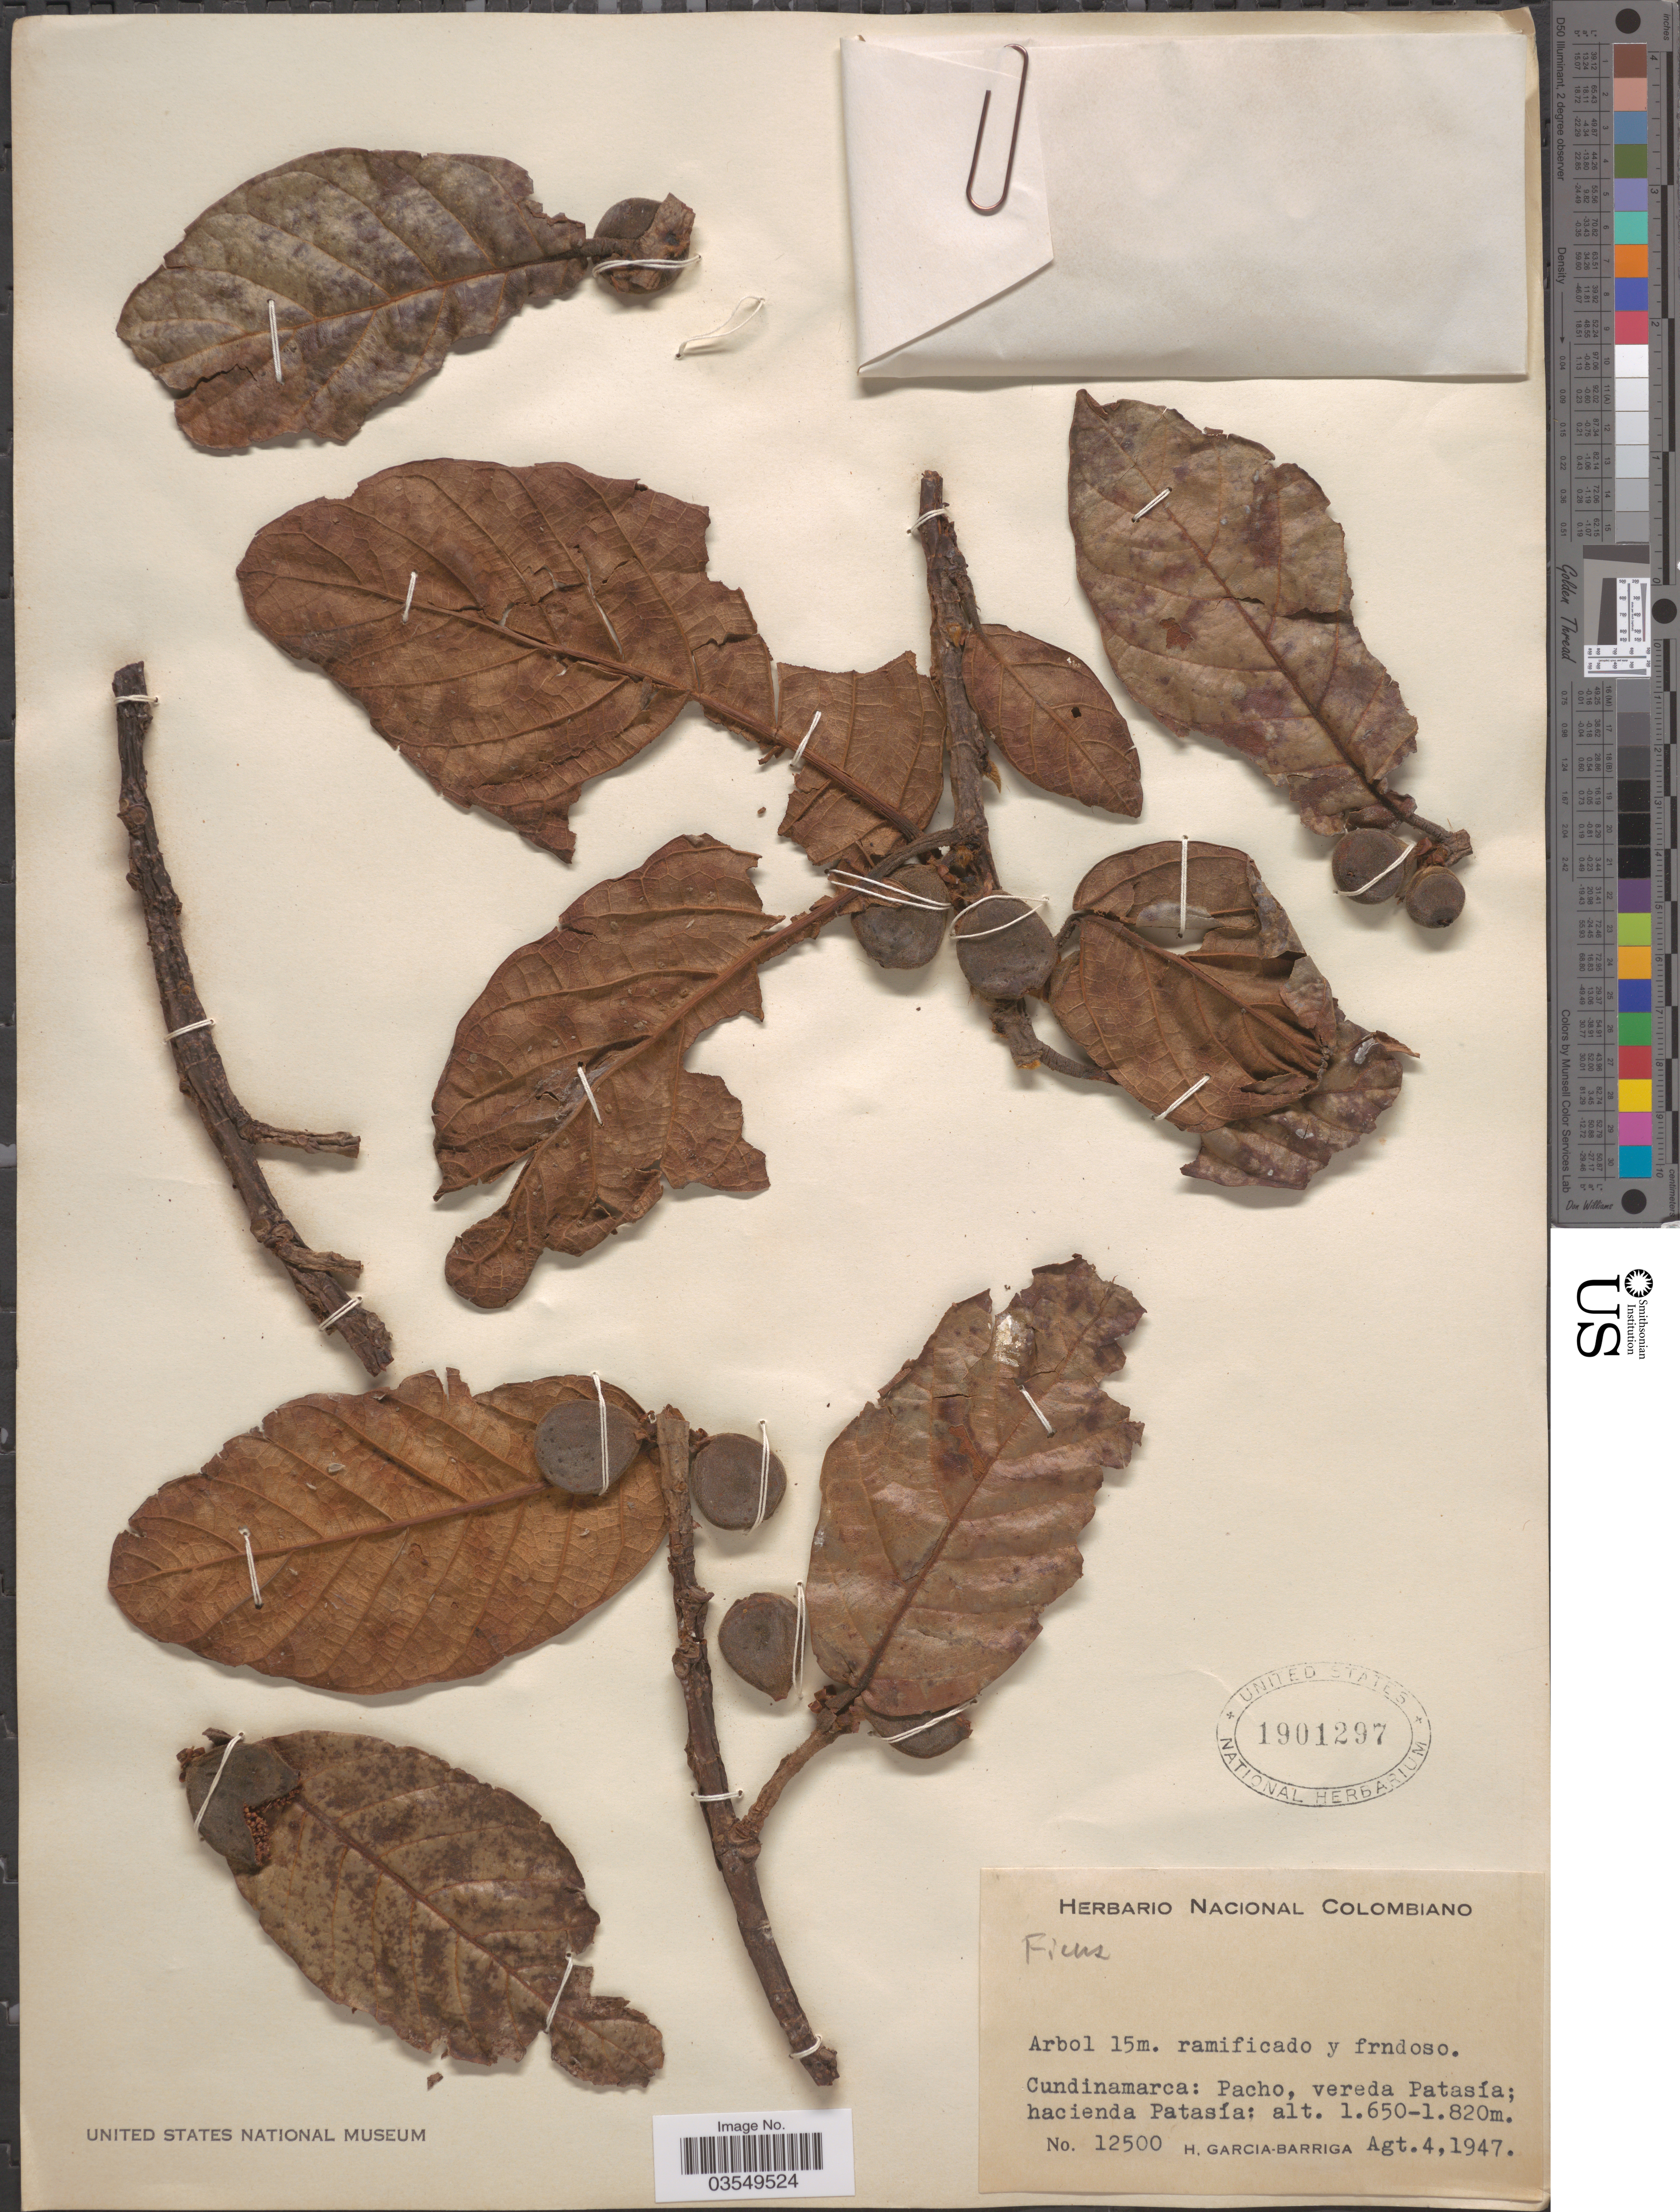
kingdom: Plantae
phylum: Tracheophyta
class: Magnoliopsida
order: Rosales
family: Moraceae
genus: Ficus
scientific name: Ficus crocata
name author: (Miq.) Miq.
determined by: Mitidieri, Nicole, (WIS), University of Wisconsin - Madison (UNITED STATES)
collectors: H. García Barriga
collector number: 12500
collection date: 1947-08-04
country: Colombia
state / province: Cundinamarca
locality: Pacho, vereda Patasía; hacienda Patasía.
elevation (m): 1650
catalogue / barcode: US 1901297